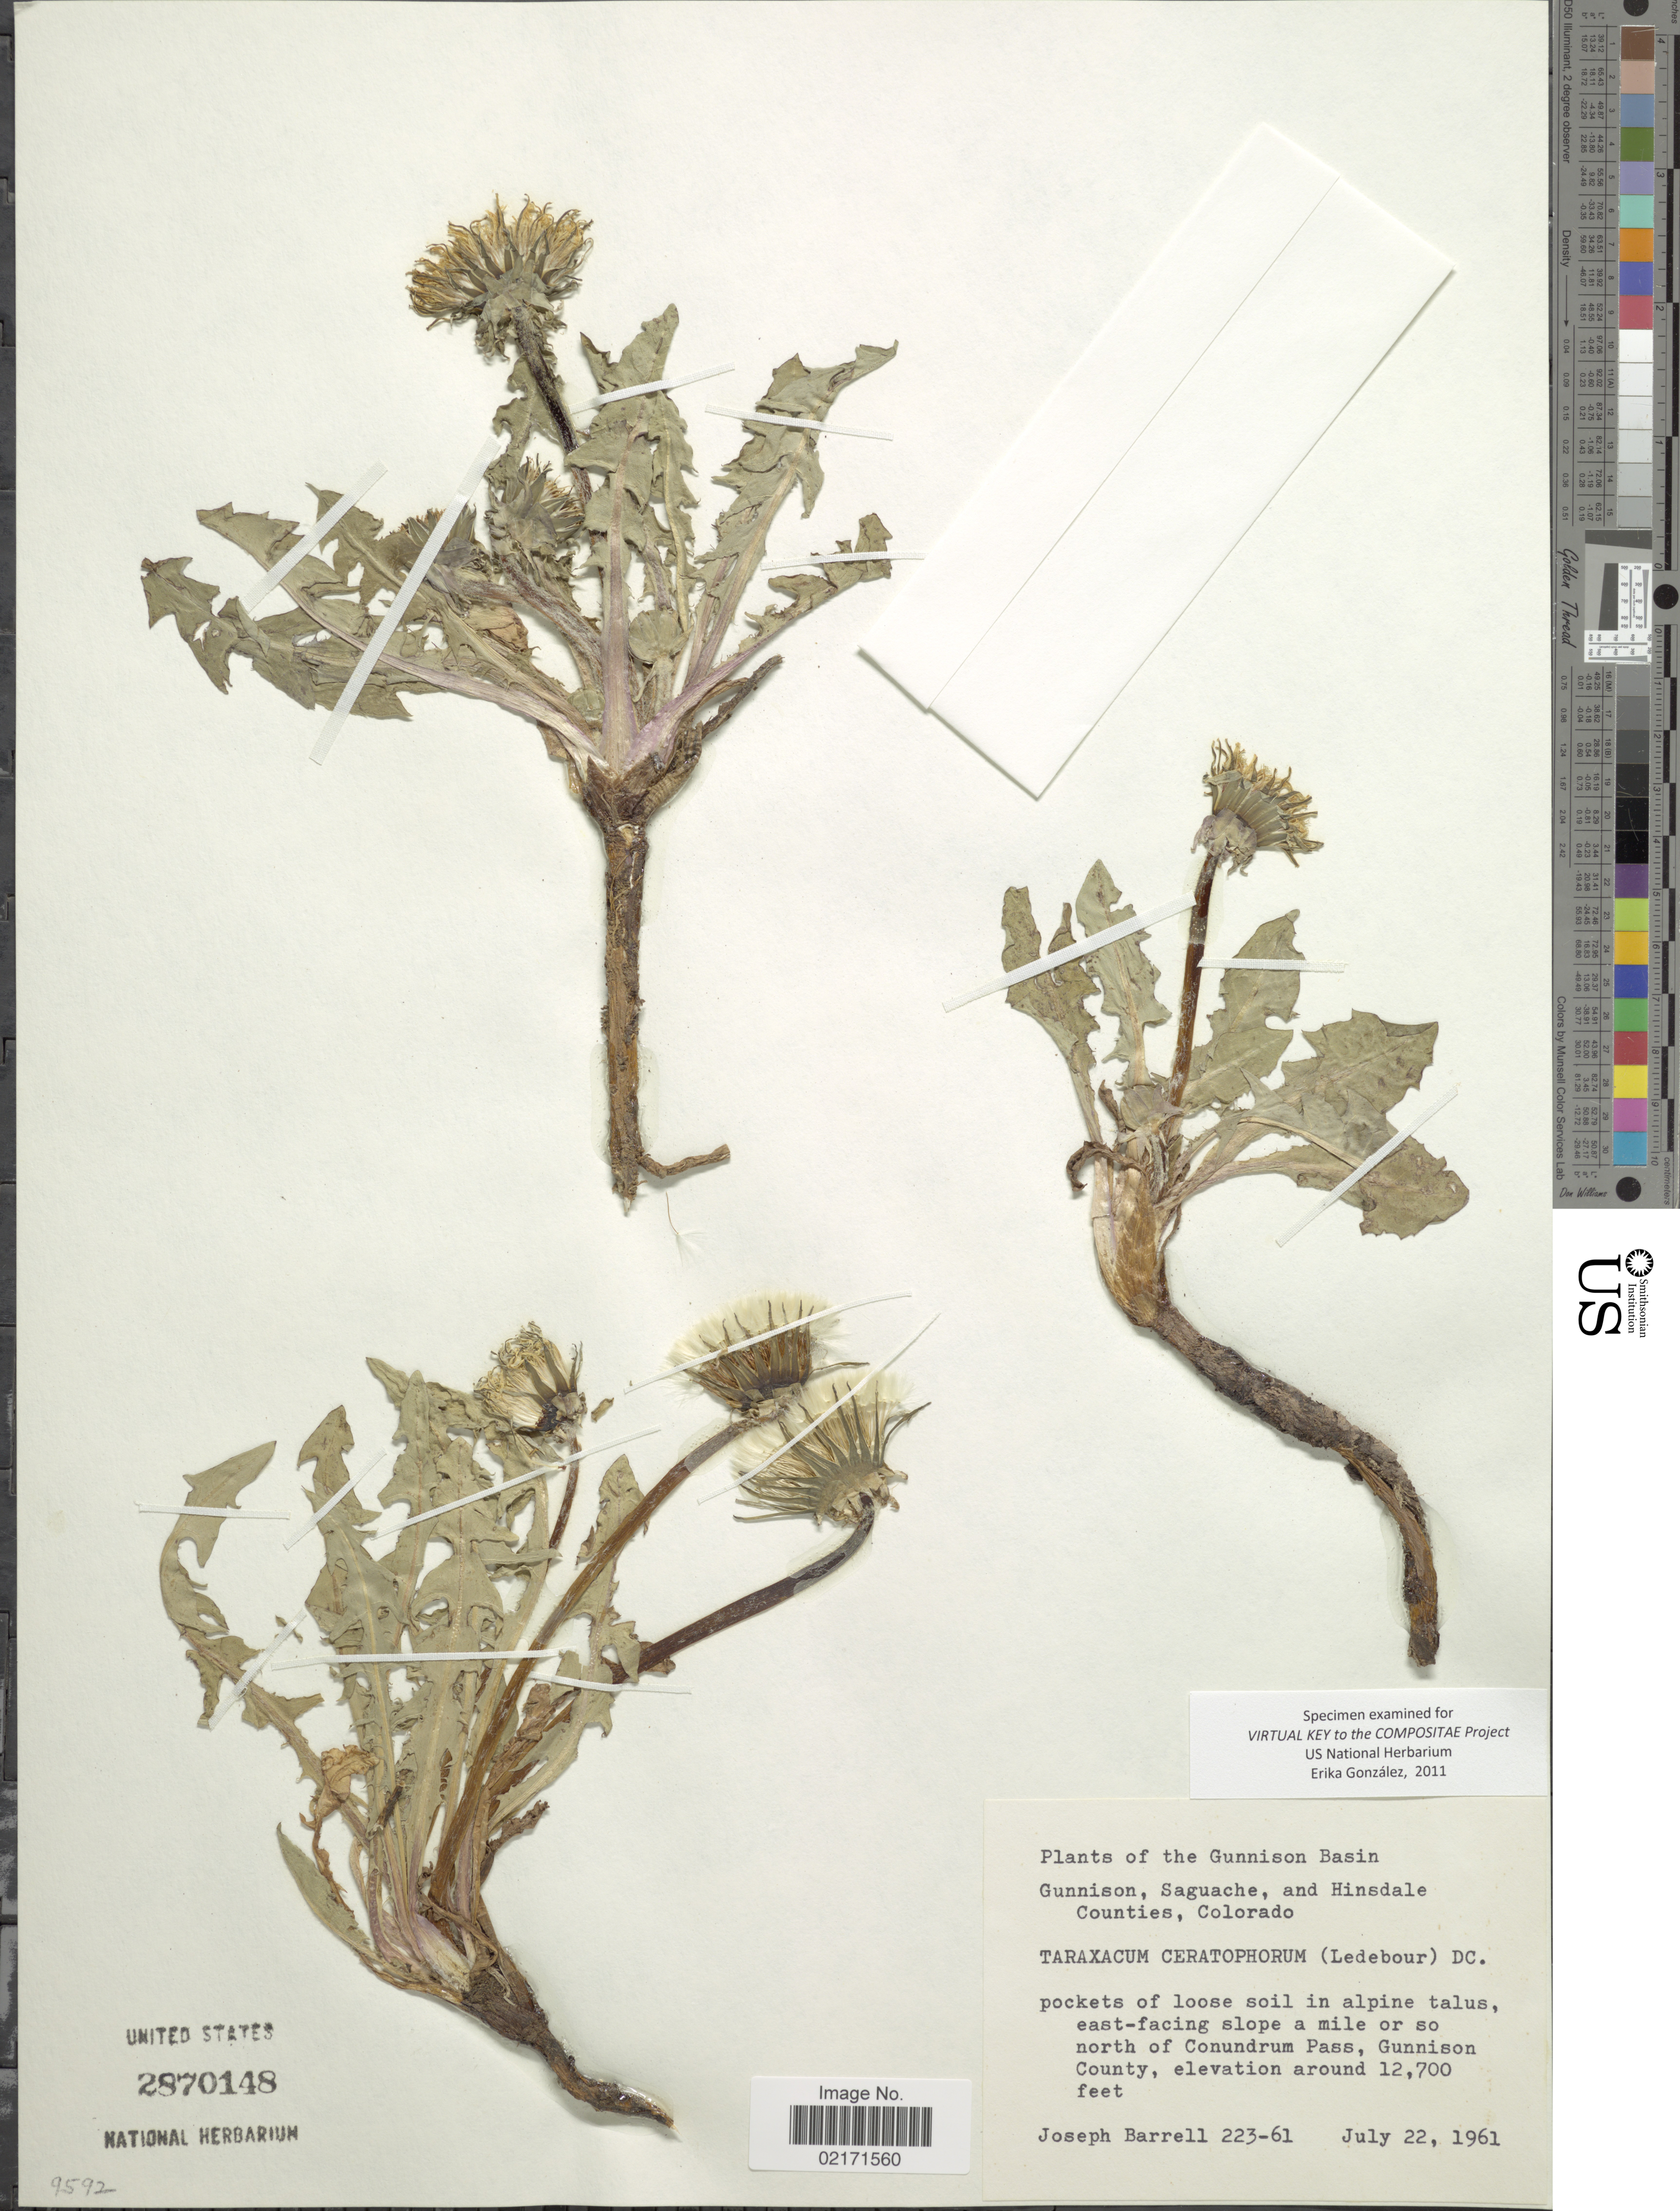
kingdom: Plantae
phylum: Tracheophyta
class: Magnoliopsida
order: Asterales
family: Asteraceae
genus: Taraxacum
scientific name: Taraxacum ceratophorum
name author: (Ledeb.) DC.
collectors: J. Barrell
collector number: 223-61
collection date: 1961-07-22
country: United States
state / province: Colorado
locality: Gunnison Basin, Gunnison, Saguache, and Hinsdale Counties, east-facing slope a mile or so north of Conundrum Pass, Gunnison County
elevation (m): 3871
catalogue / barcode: US 2870148